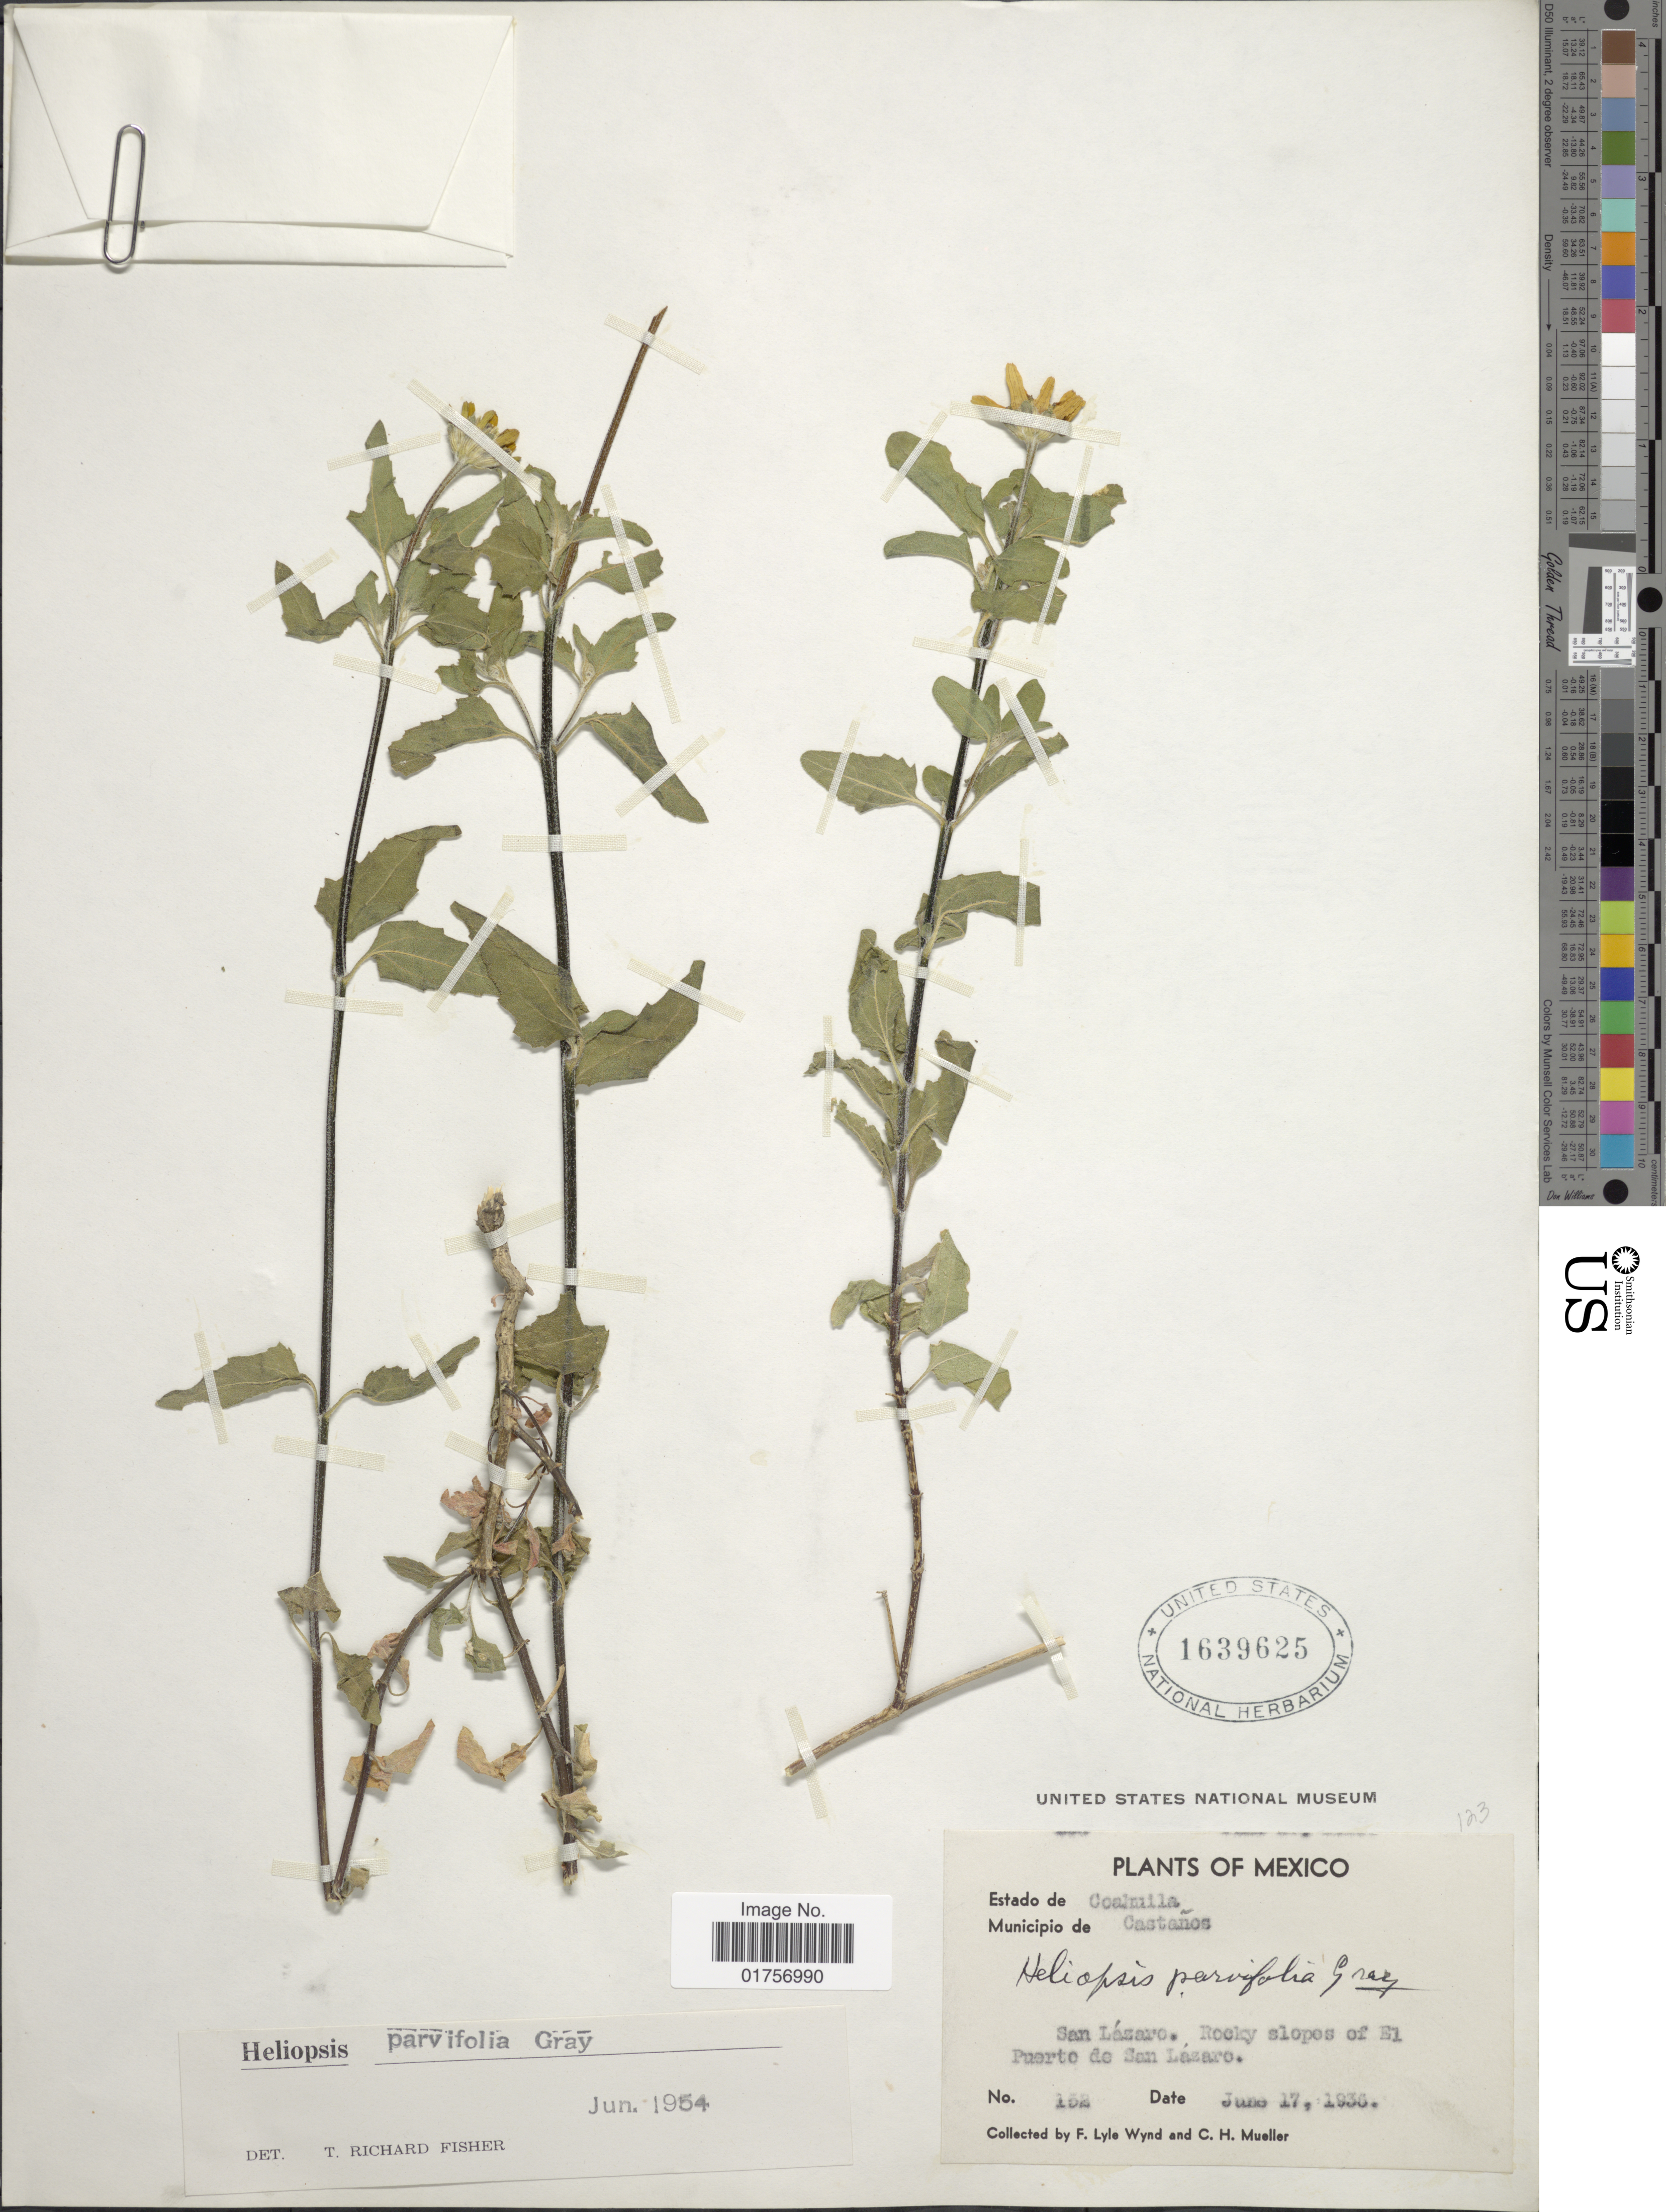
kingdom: Plantae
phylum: Tracheophyta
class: Magnoliopsida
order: Asterales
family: Asteraceae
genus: Heliopsis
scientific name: Heliopsis parvifolia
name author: A. Gray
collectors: F. L. Wynd & C. H. Mueller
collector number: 152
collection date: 1936-06-17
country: Mexico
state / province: Coahuila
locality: Municipio de Castaños. San Lázavo. Rocky slopes of El Puerto de San Lazaro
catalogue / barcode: US 1639625